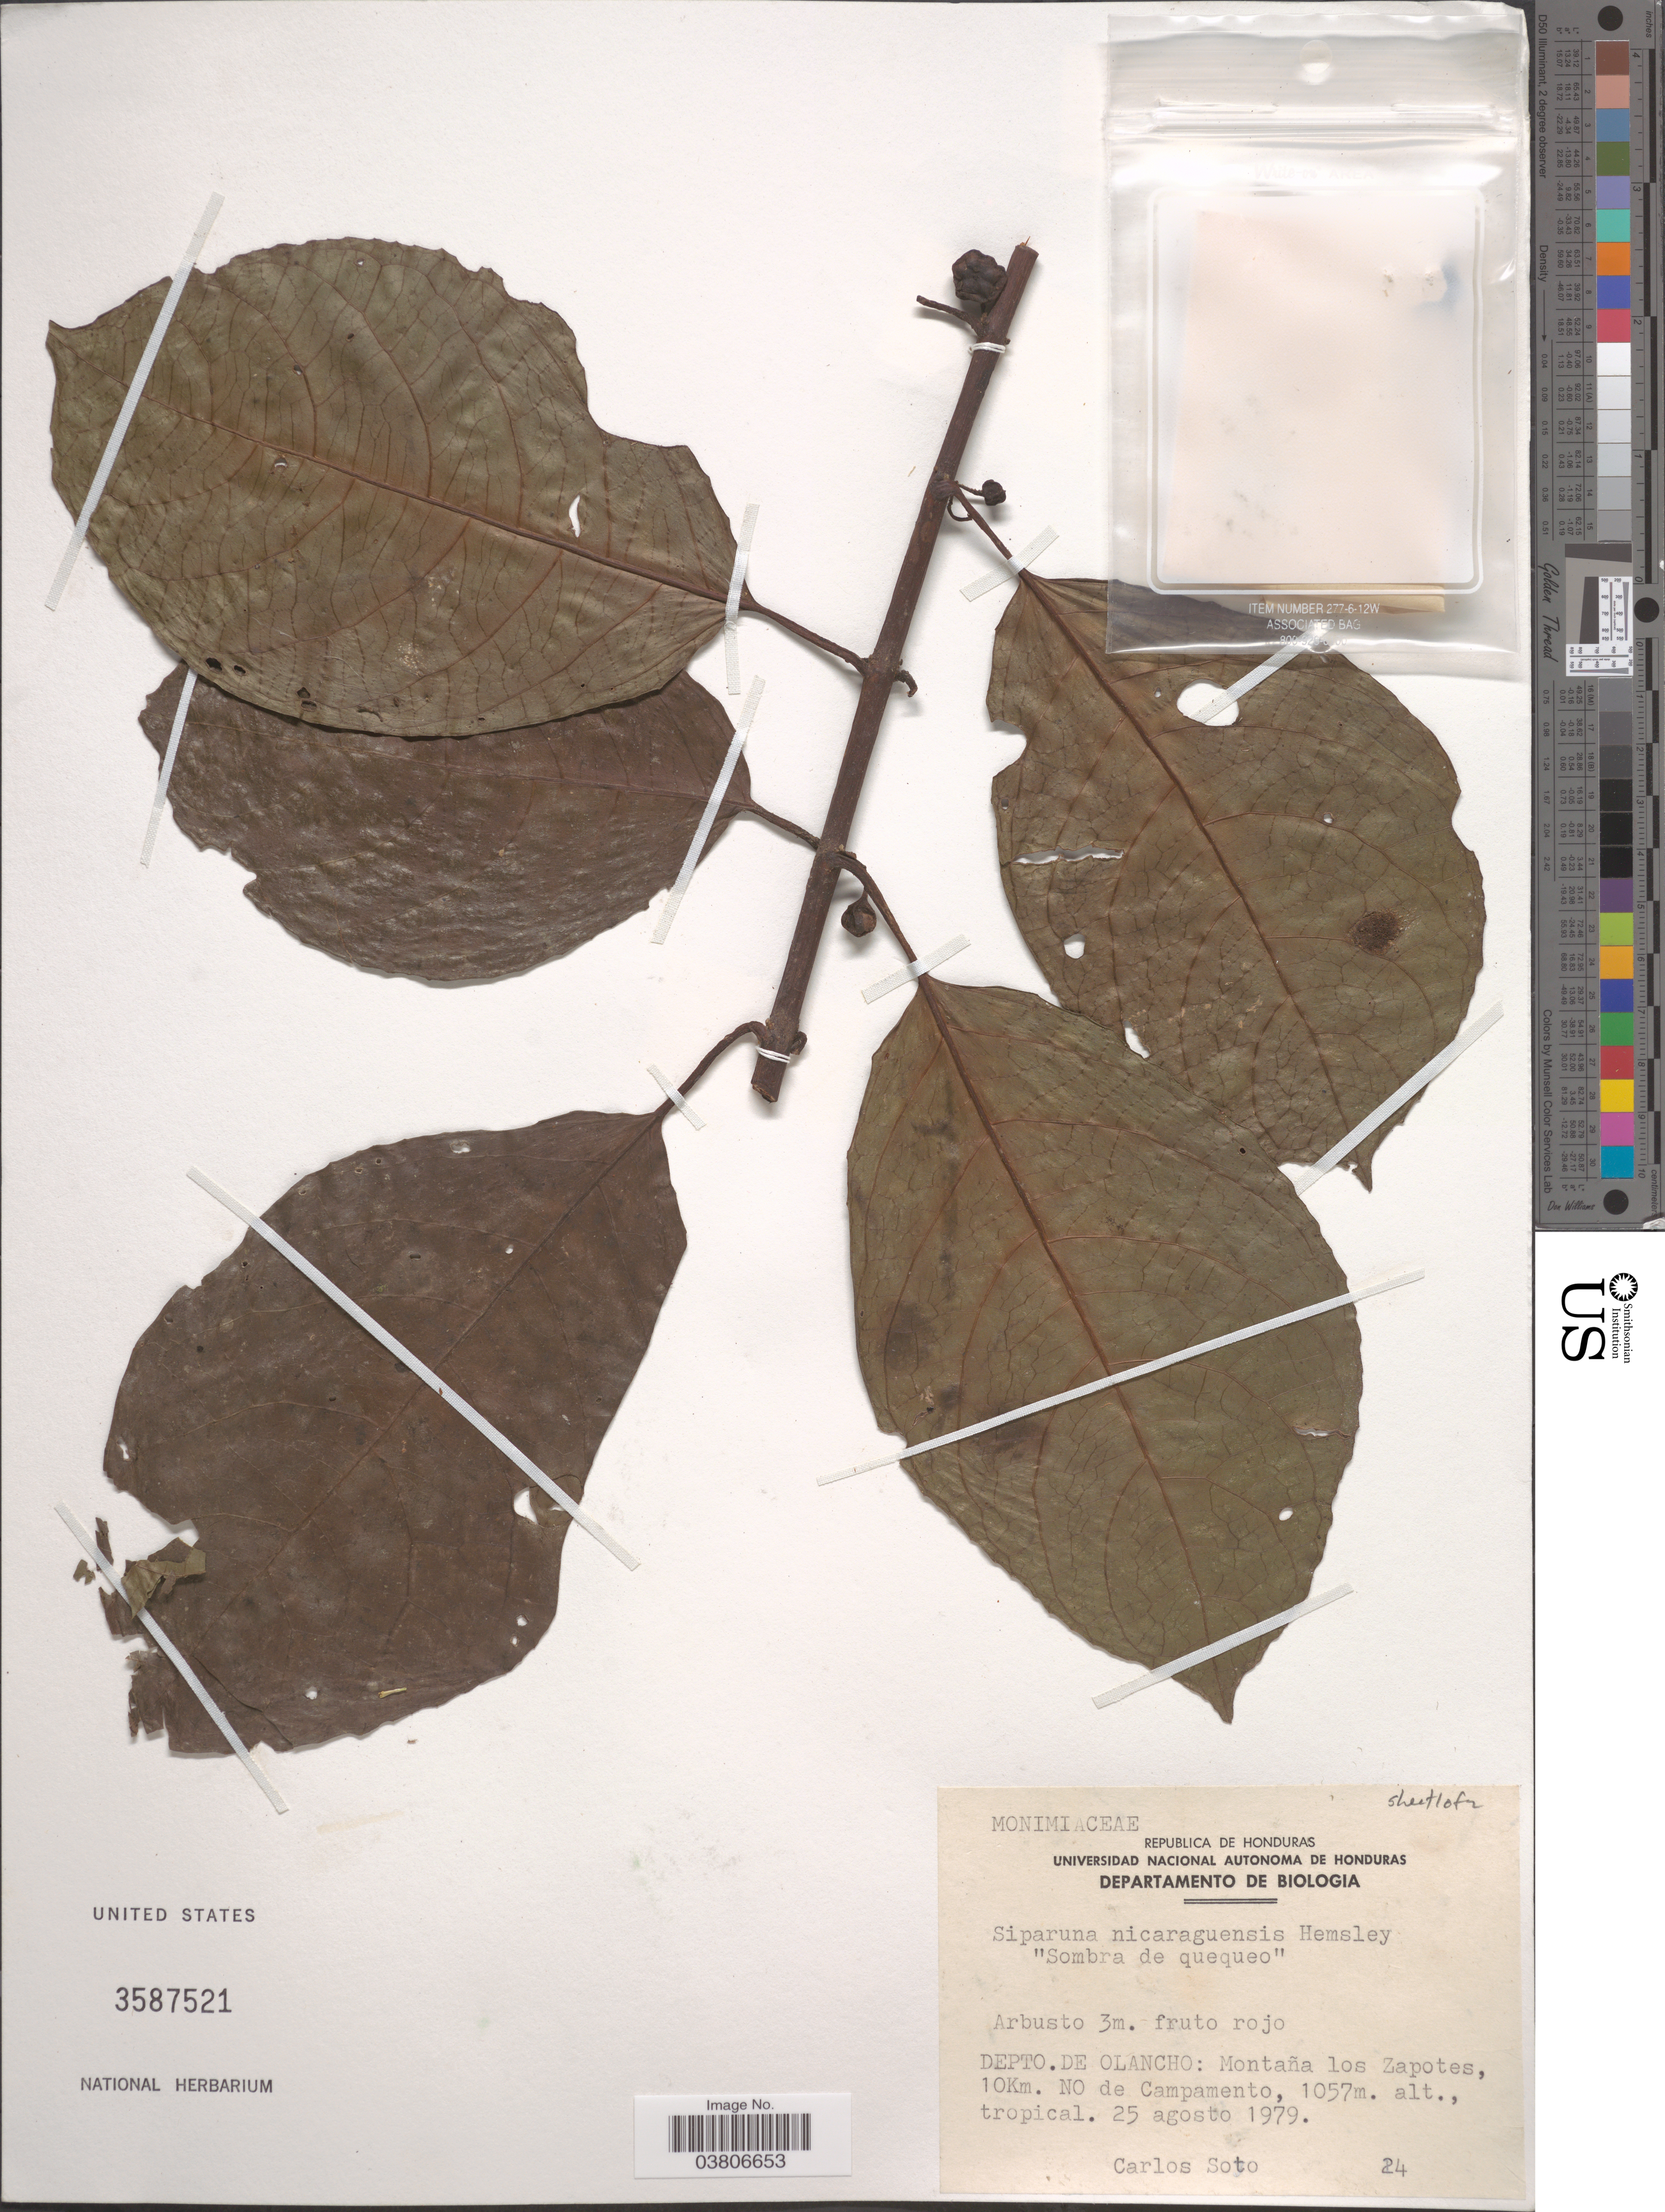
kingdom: Plantae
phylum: Tracheophyta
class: Magnoliopsida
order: Laurales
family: Siparunaceae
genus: Siparuna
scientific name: Siparuna thecaphora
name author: (Poepp. & Endl.) A. DC.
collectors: C. Soto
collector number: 24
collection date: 1979-08-25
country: Honduras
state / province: Olancho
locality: Depto. de Olancho: Montaña los Zapotes, 10Km. NO de Campamento.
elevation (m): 1057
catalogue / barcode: US 3587521